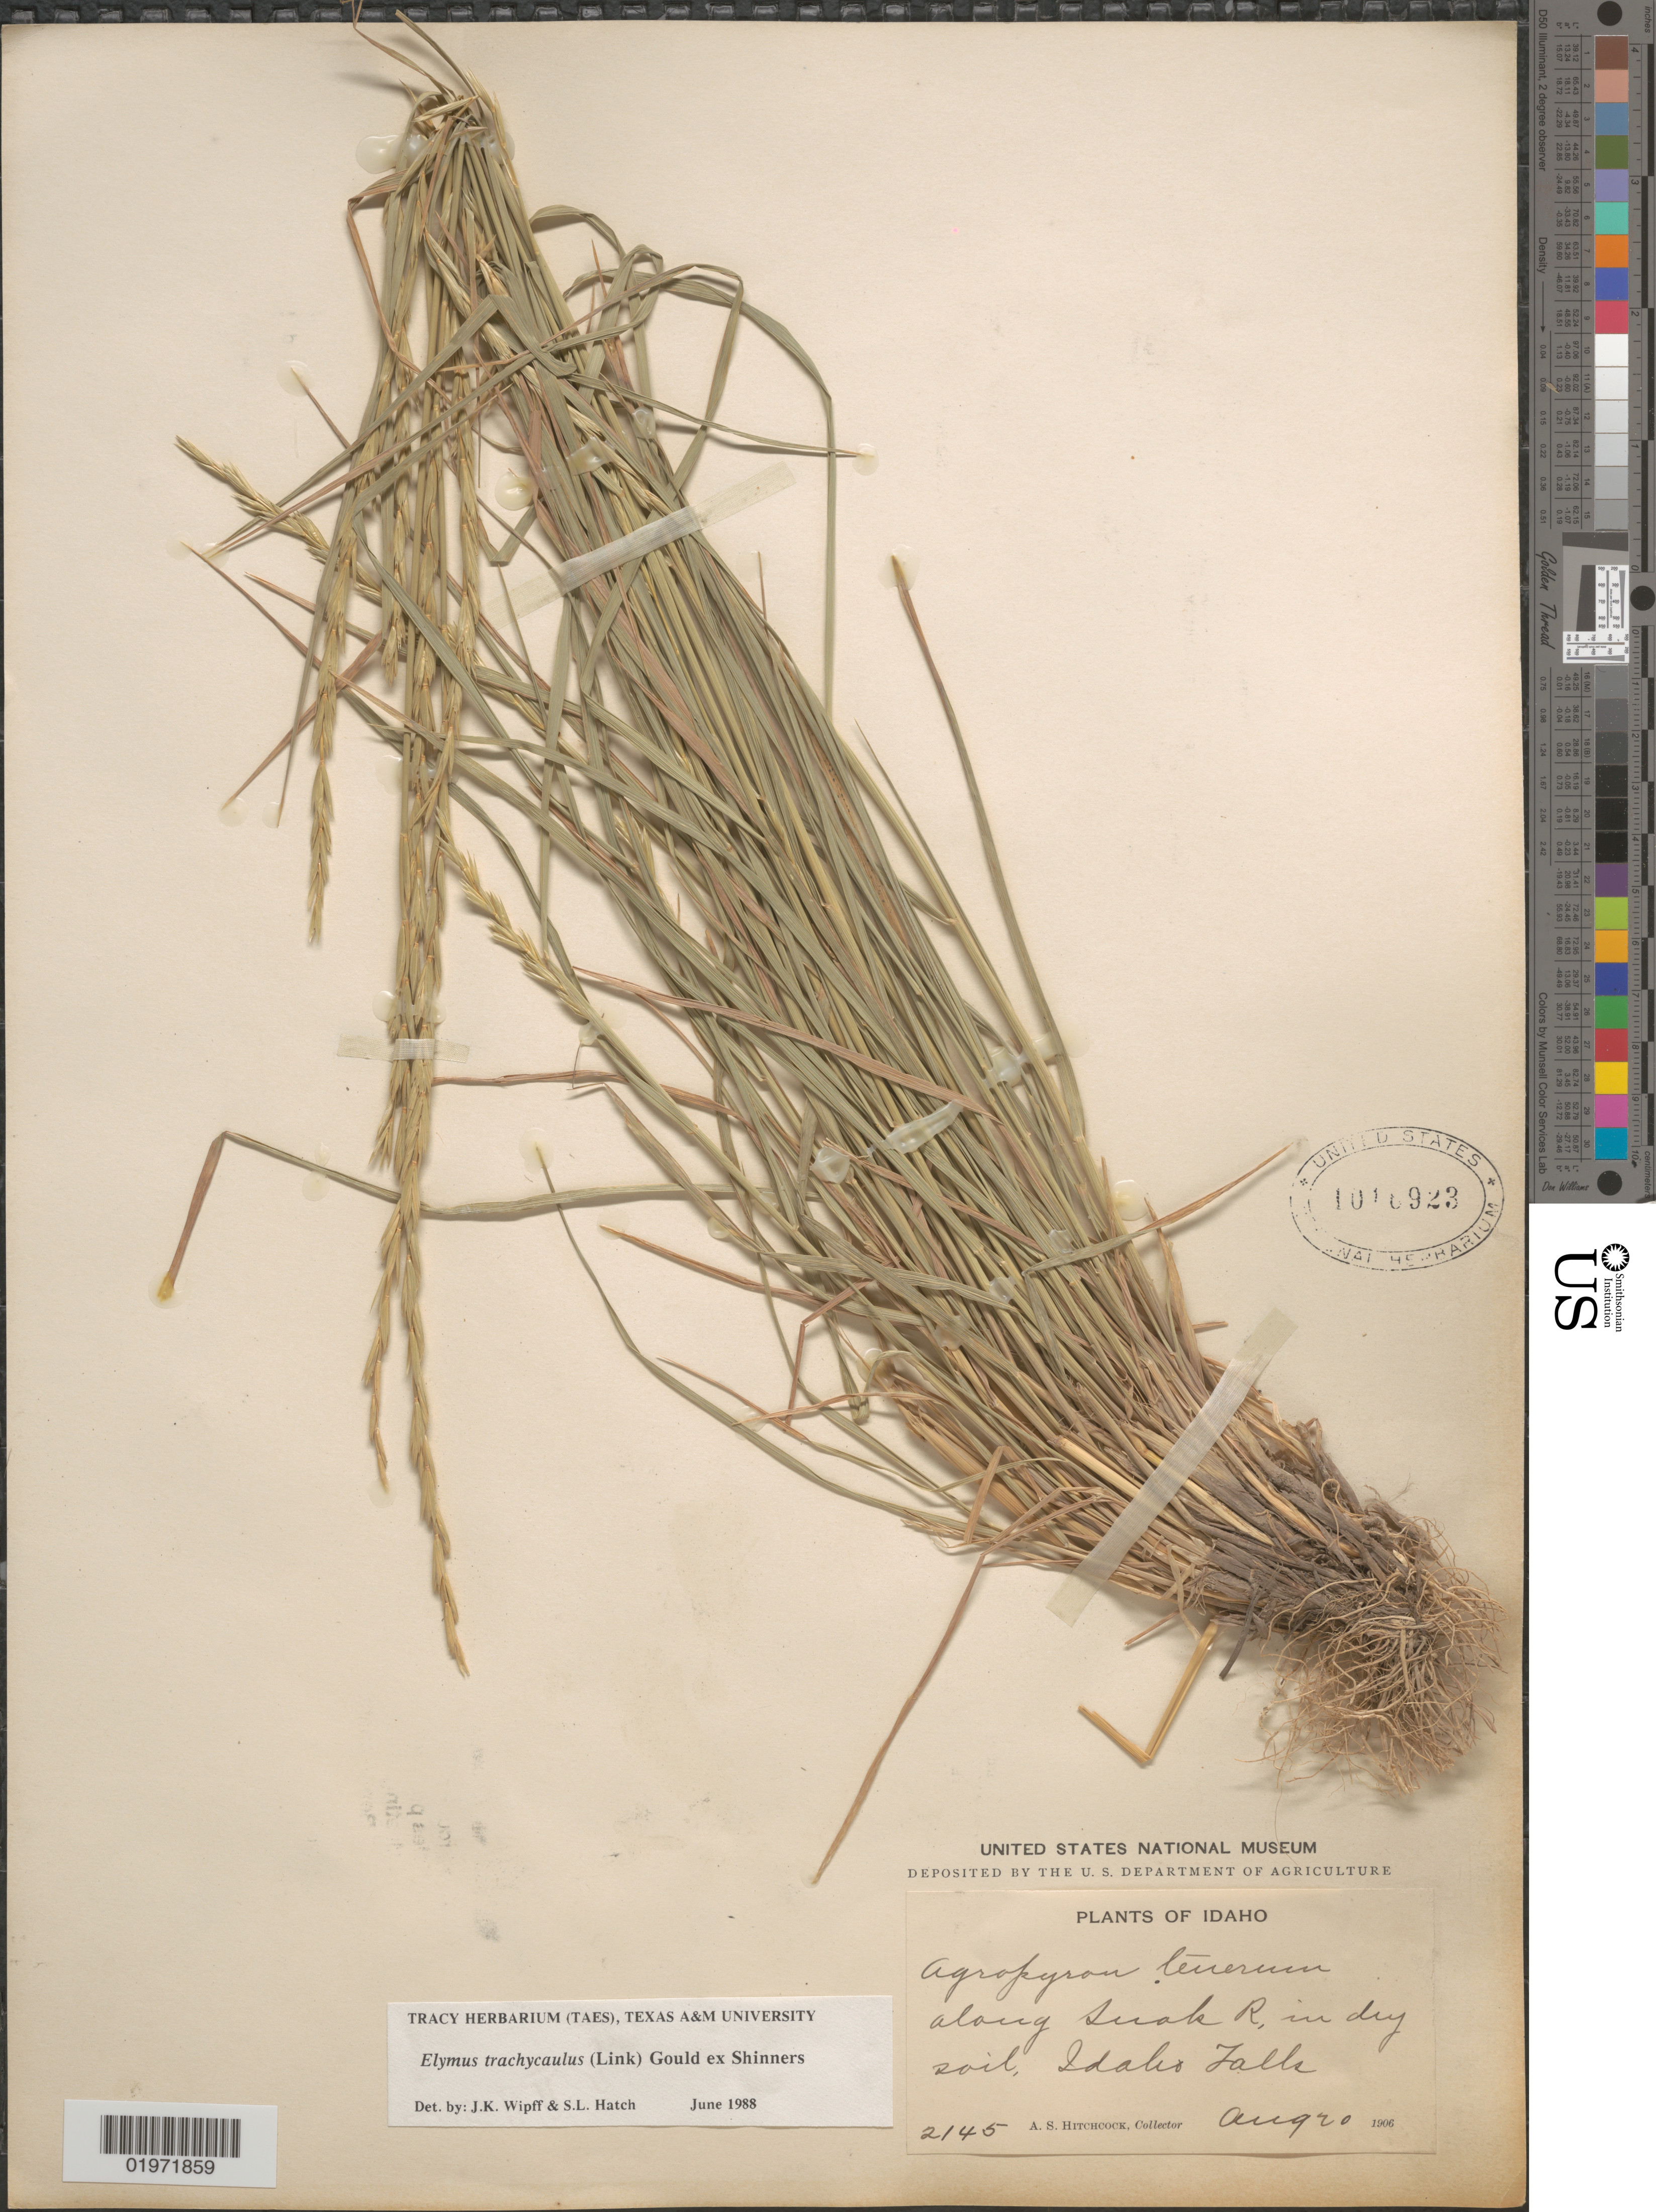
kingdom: Plantae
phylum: Tracheophyta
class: Liliopsida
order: Poales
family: Poaceae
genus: Elymus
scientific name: Elymus trachycaulus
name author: (Link) Gould ex Shinners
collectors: A. S. Hitchcock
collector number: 2145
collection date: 1906-08-20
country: United States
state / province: Idaho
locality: Along Snake R, in dry soil, Idaho Falls.